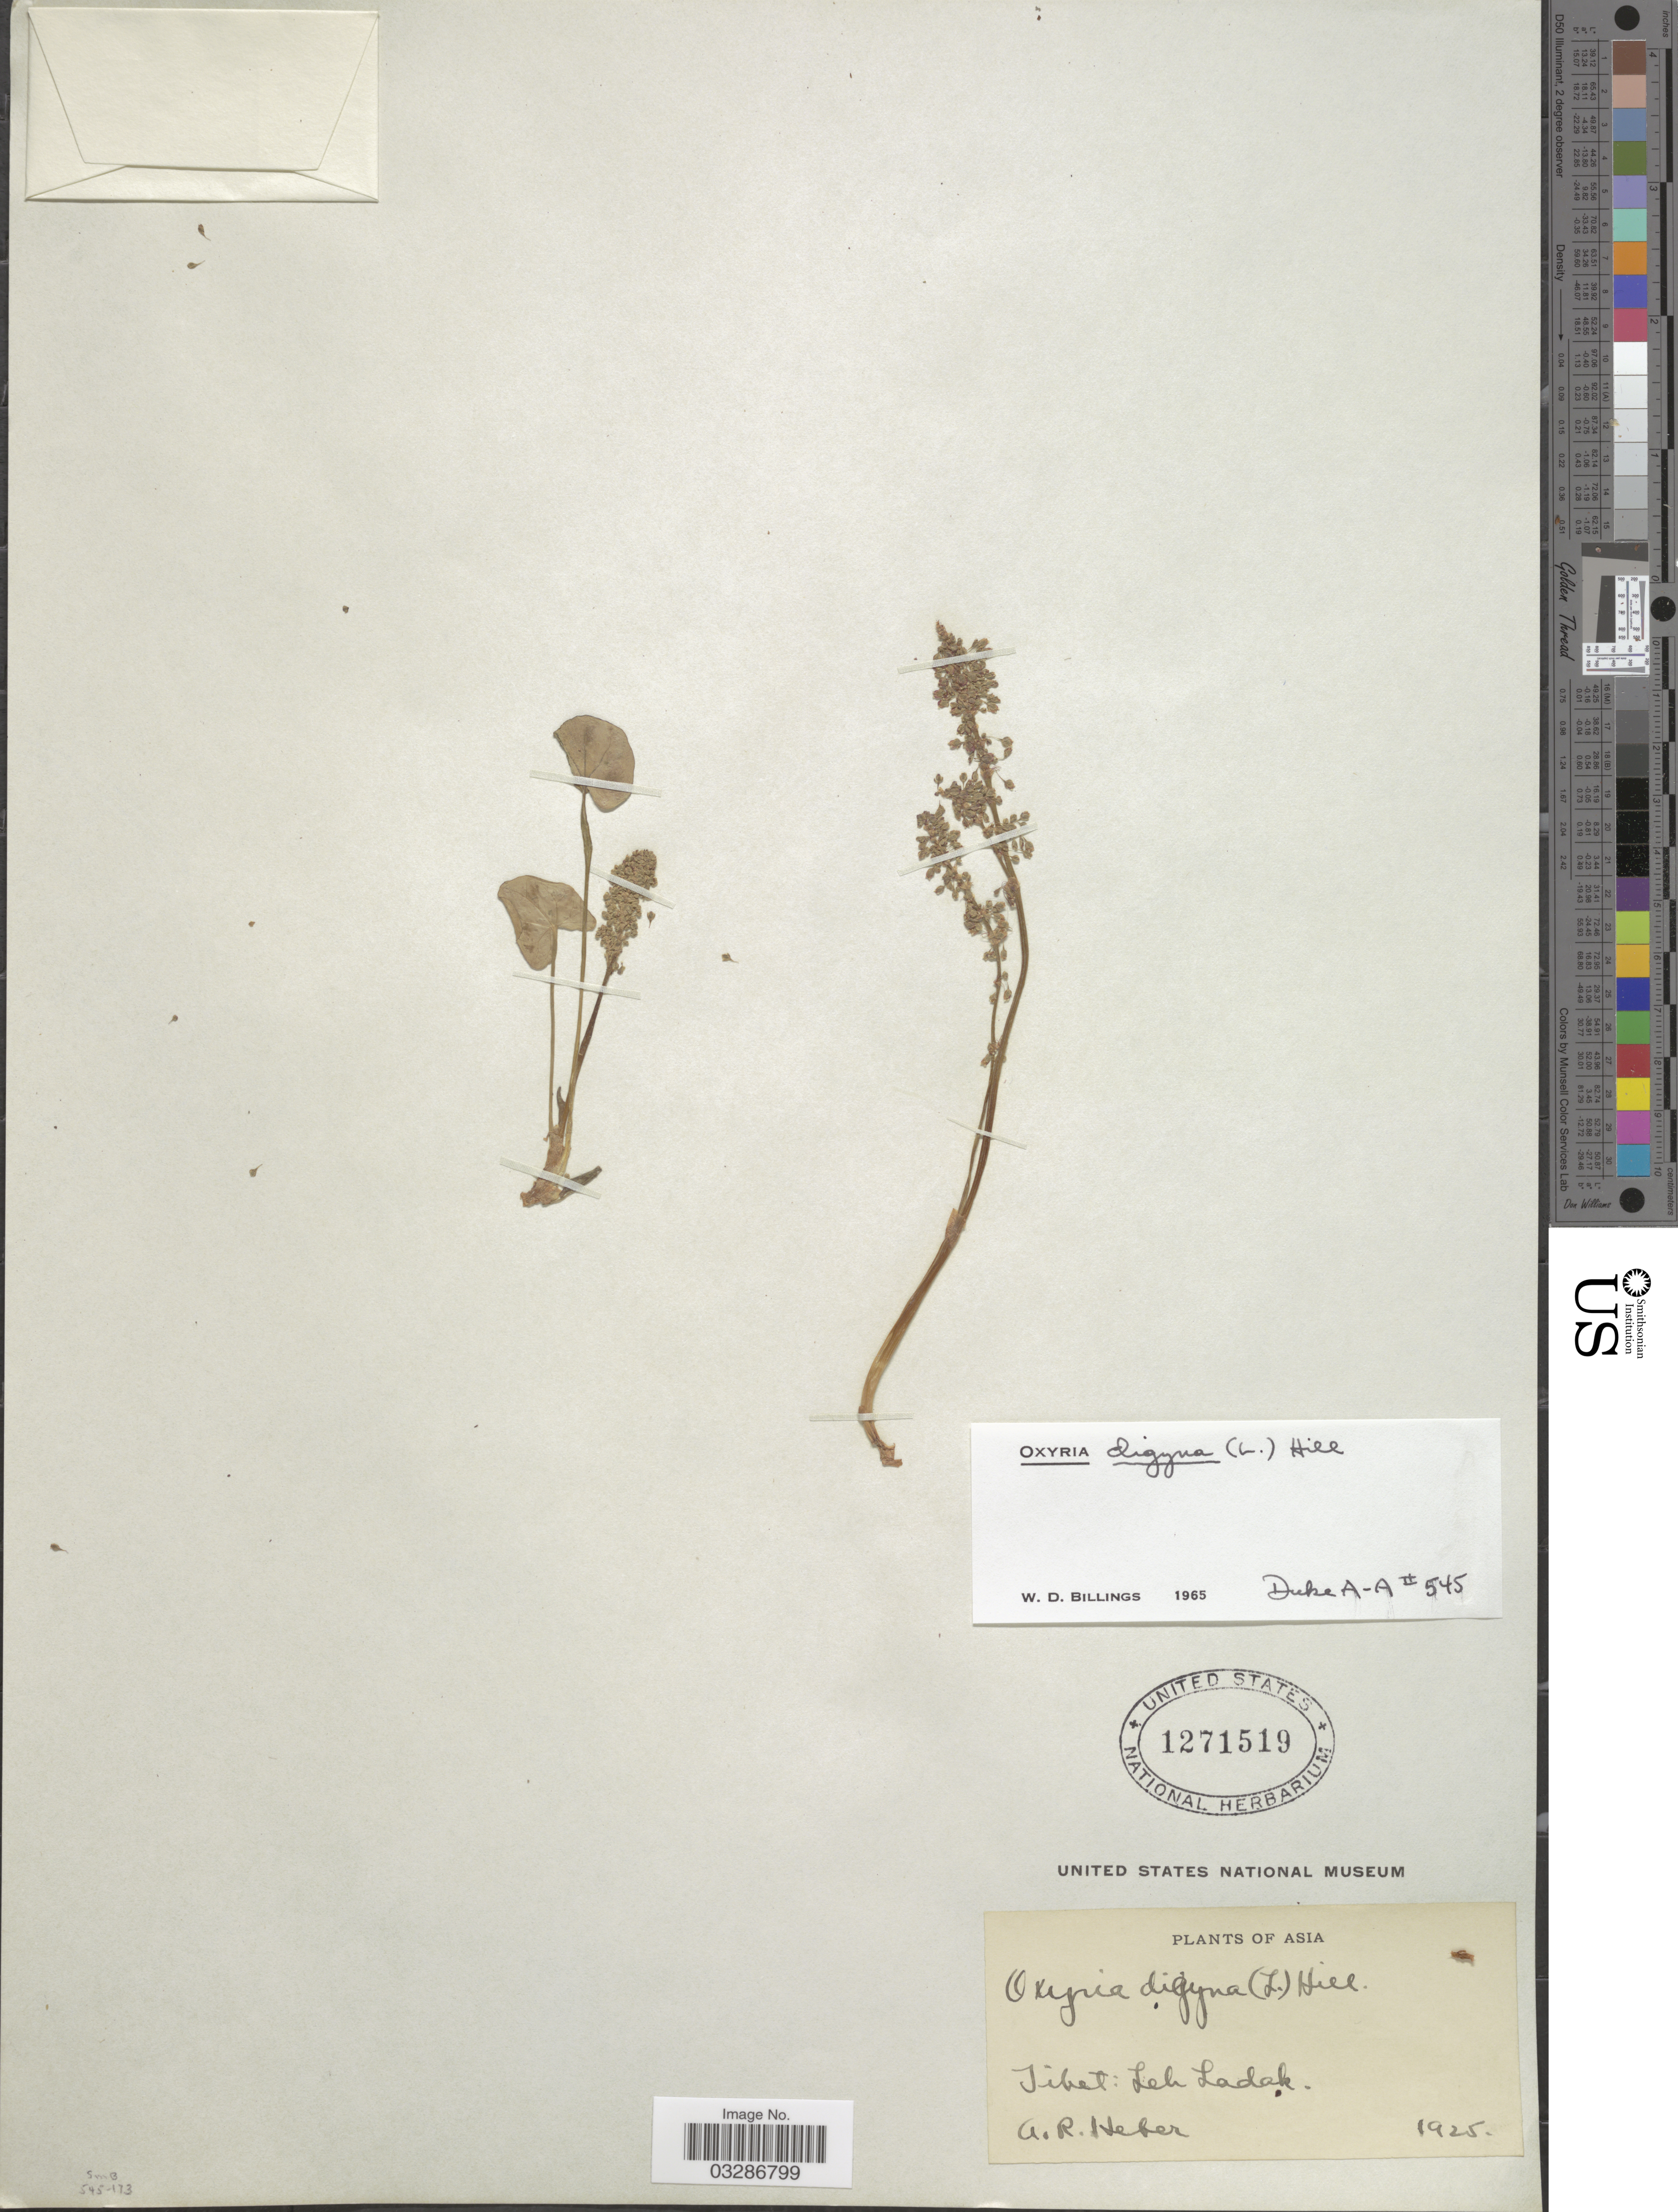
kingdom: Plantae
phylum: Tracheophyta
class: Magnoliopsida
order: Caryophyllales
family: Polygonaceae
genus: Oxyria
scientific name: Oxyria digyna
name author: (L.) Hill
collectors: A. Heber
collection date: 1925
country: India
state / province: Ladakh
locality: Tibet: Leh Ladak.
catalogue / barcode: US 1271519